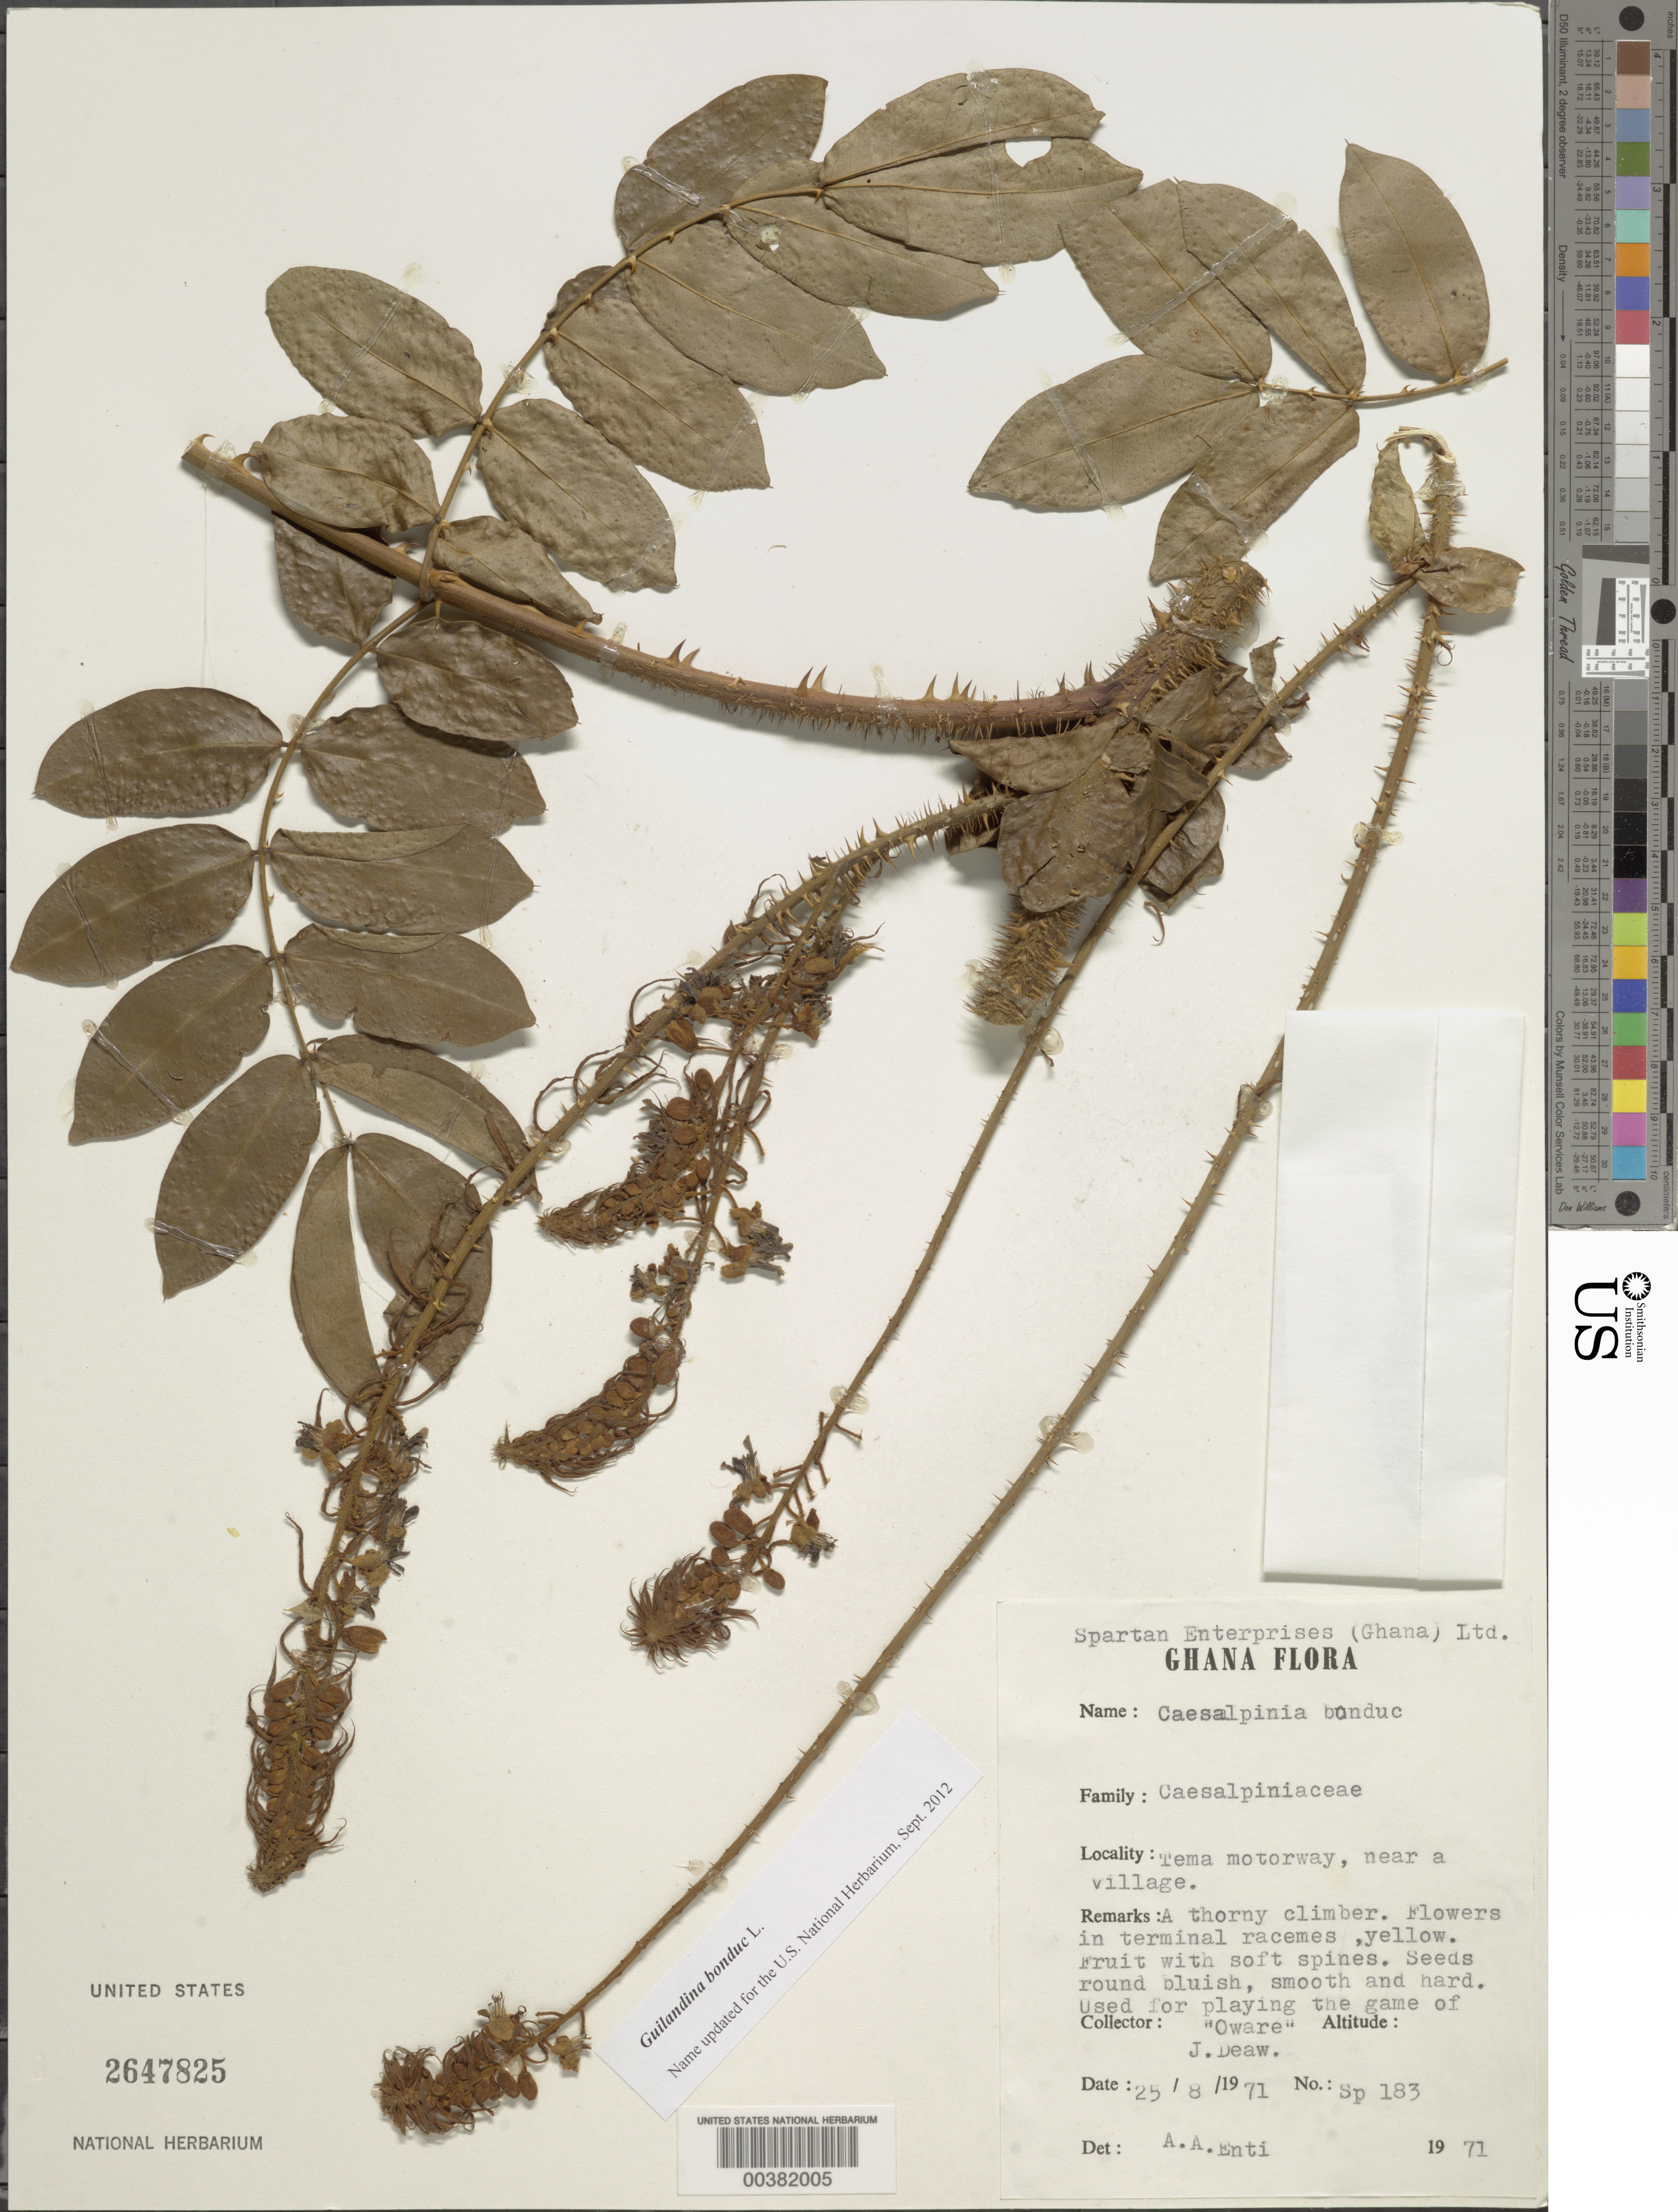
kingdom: Plantae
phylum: Tracheophyta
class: Magnoliopsida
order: Fabales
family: Fabaceae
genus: Guilandina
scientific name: Guilandina bonduc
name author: L.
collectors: J. Deaw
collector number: Sp 183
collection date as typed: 25 Aug 1971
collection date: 1971-08-25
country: Ghana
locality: Tema motorway, near a village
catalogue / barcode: US 2647825